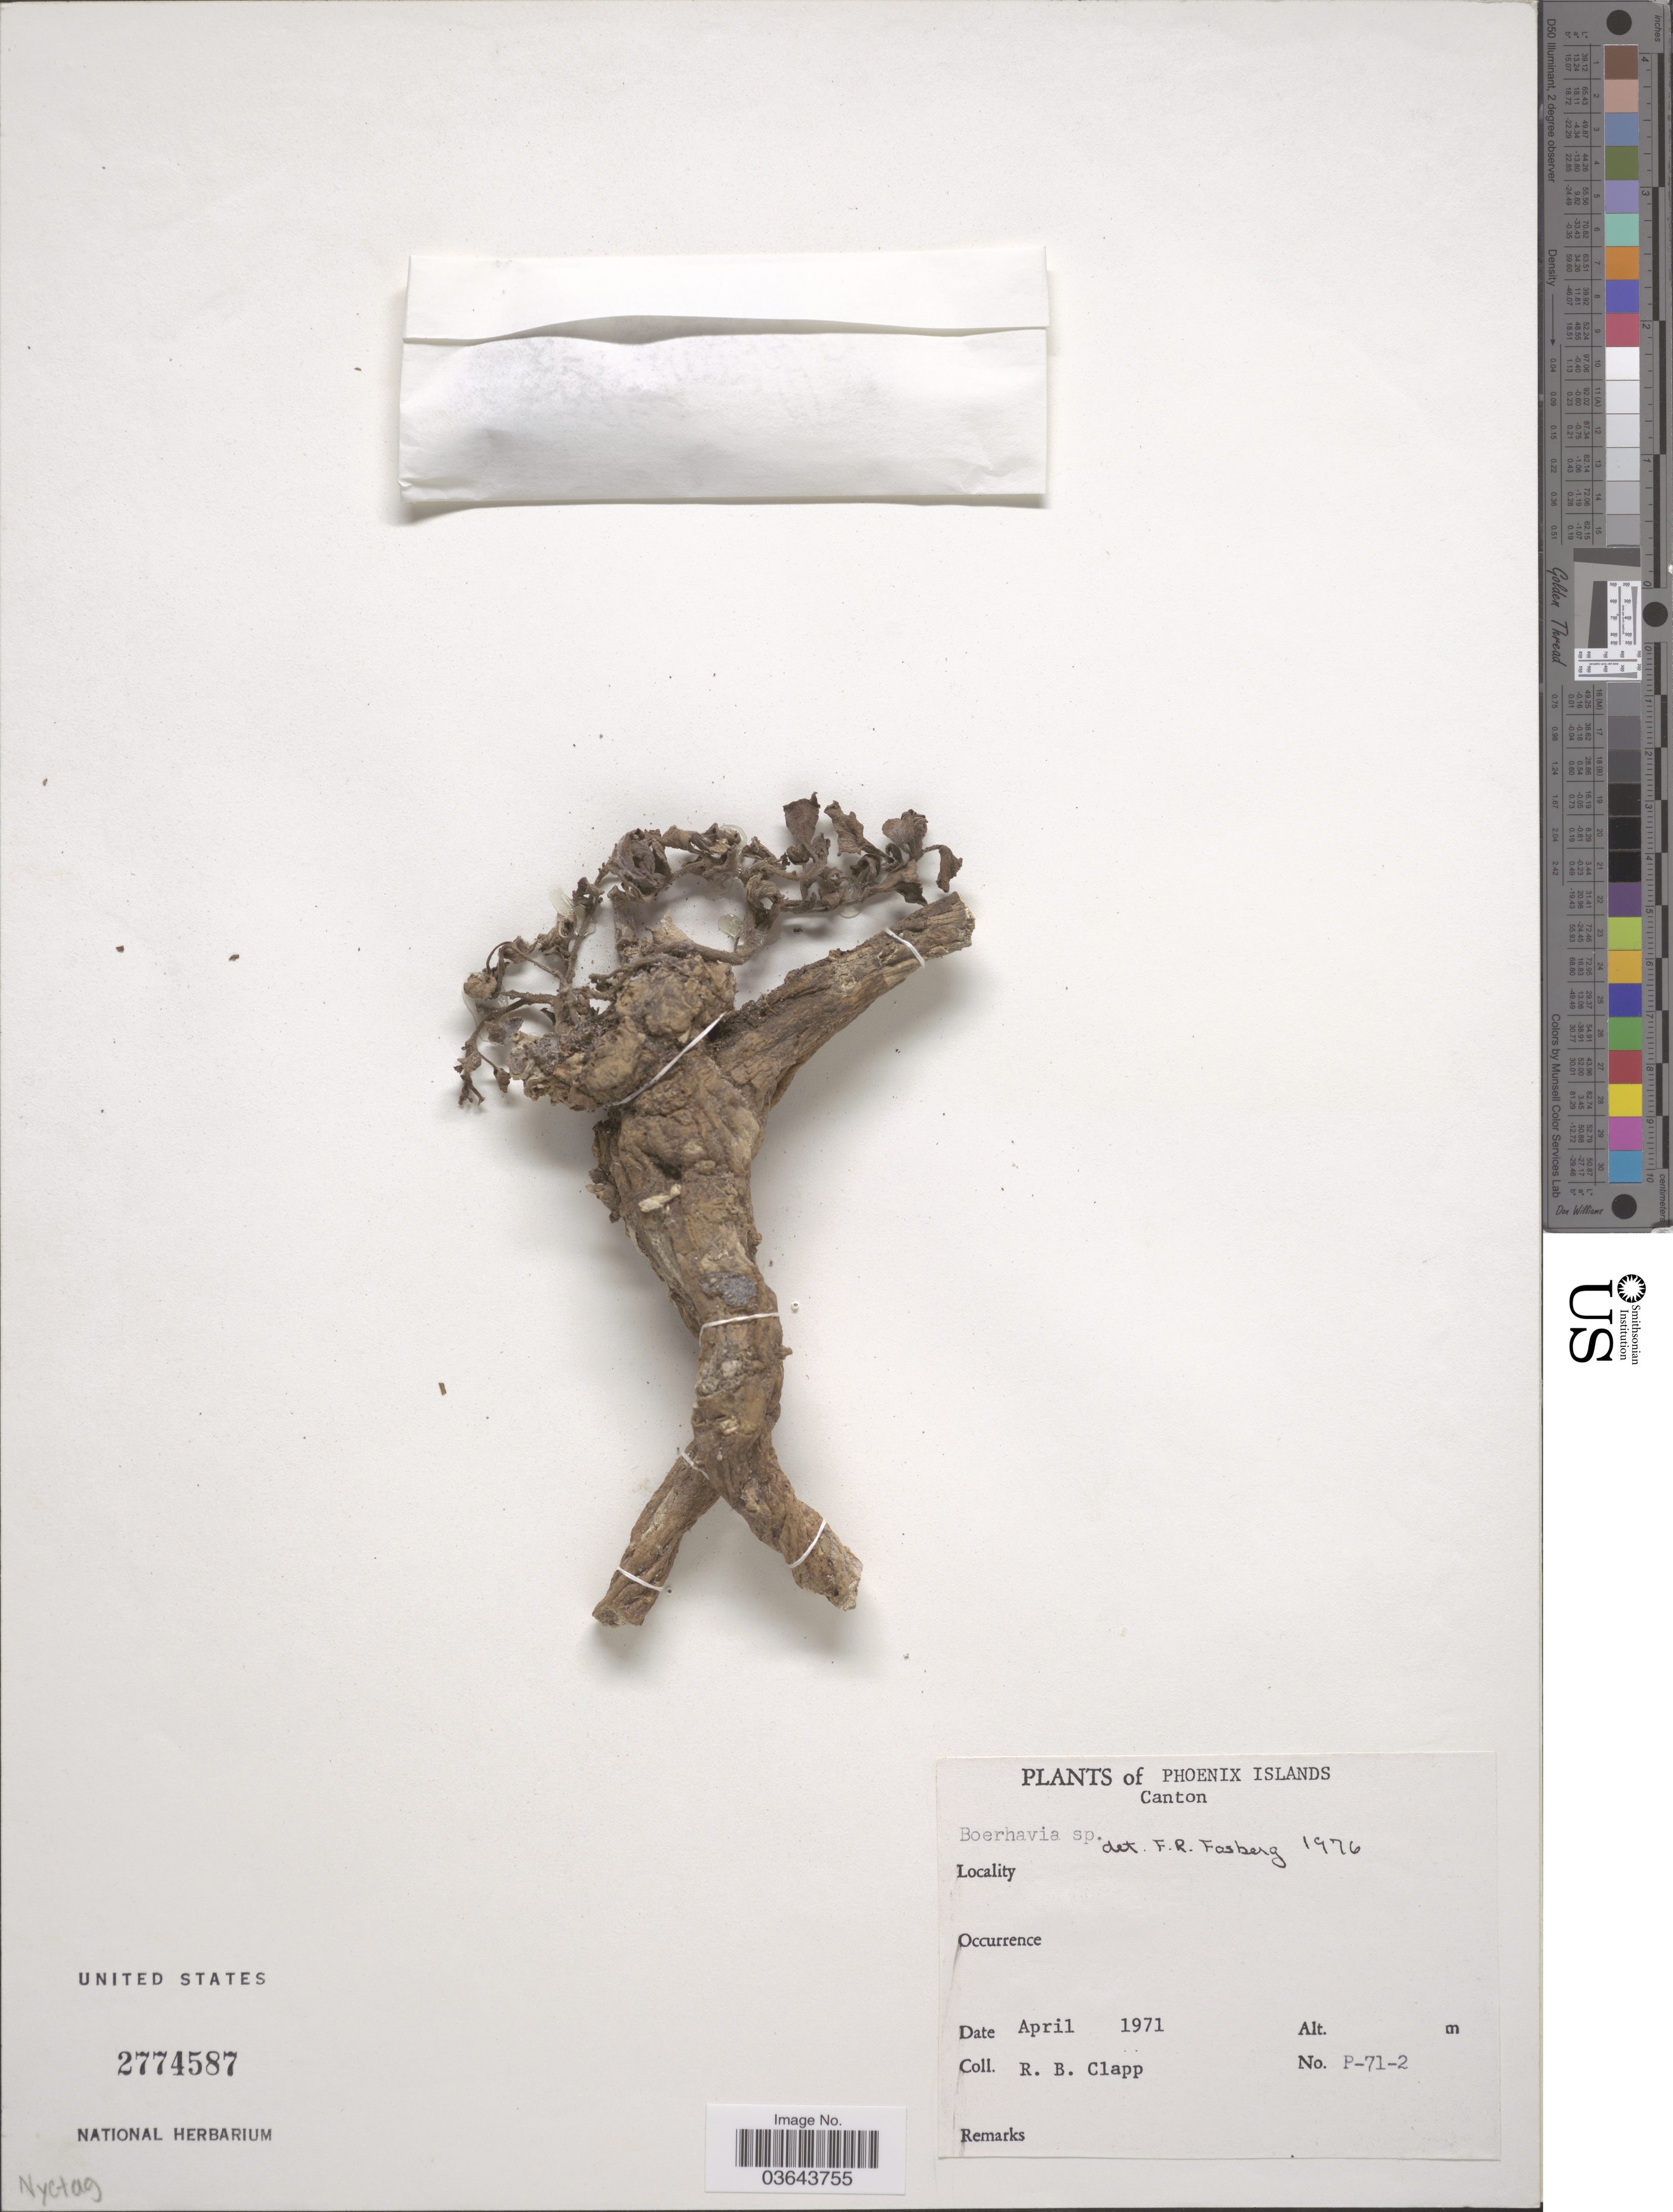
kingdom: Plantae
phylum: Tracheophyta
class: Magnoliopsida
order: Caryophyllales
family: Nyctaginaceae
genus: Boerhavia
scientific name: Boerhavia repens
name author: L.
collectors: R. B. Clapp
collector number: P-71-2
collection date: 1971-04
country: Kiribati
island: Kanton [Canton] Atoll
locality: Phoenix Islands. Canton.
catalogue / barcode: US 2774587